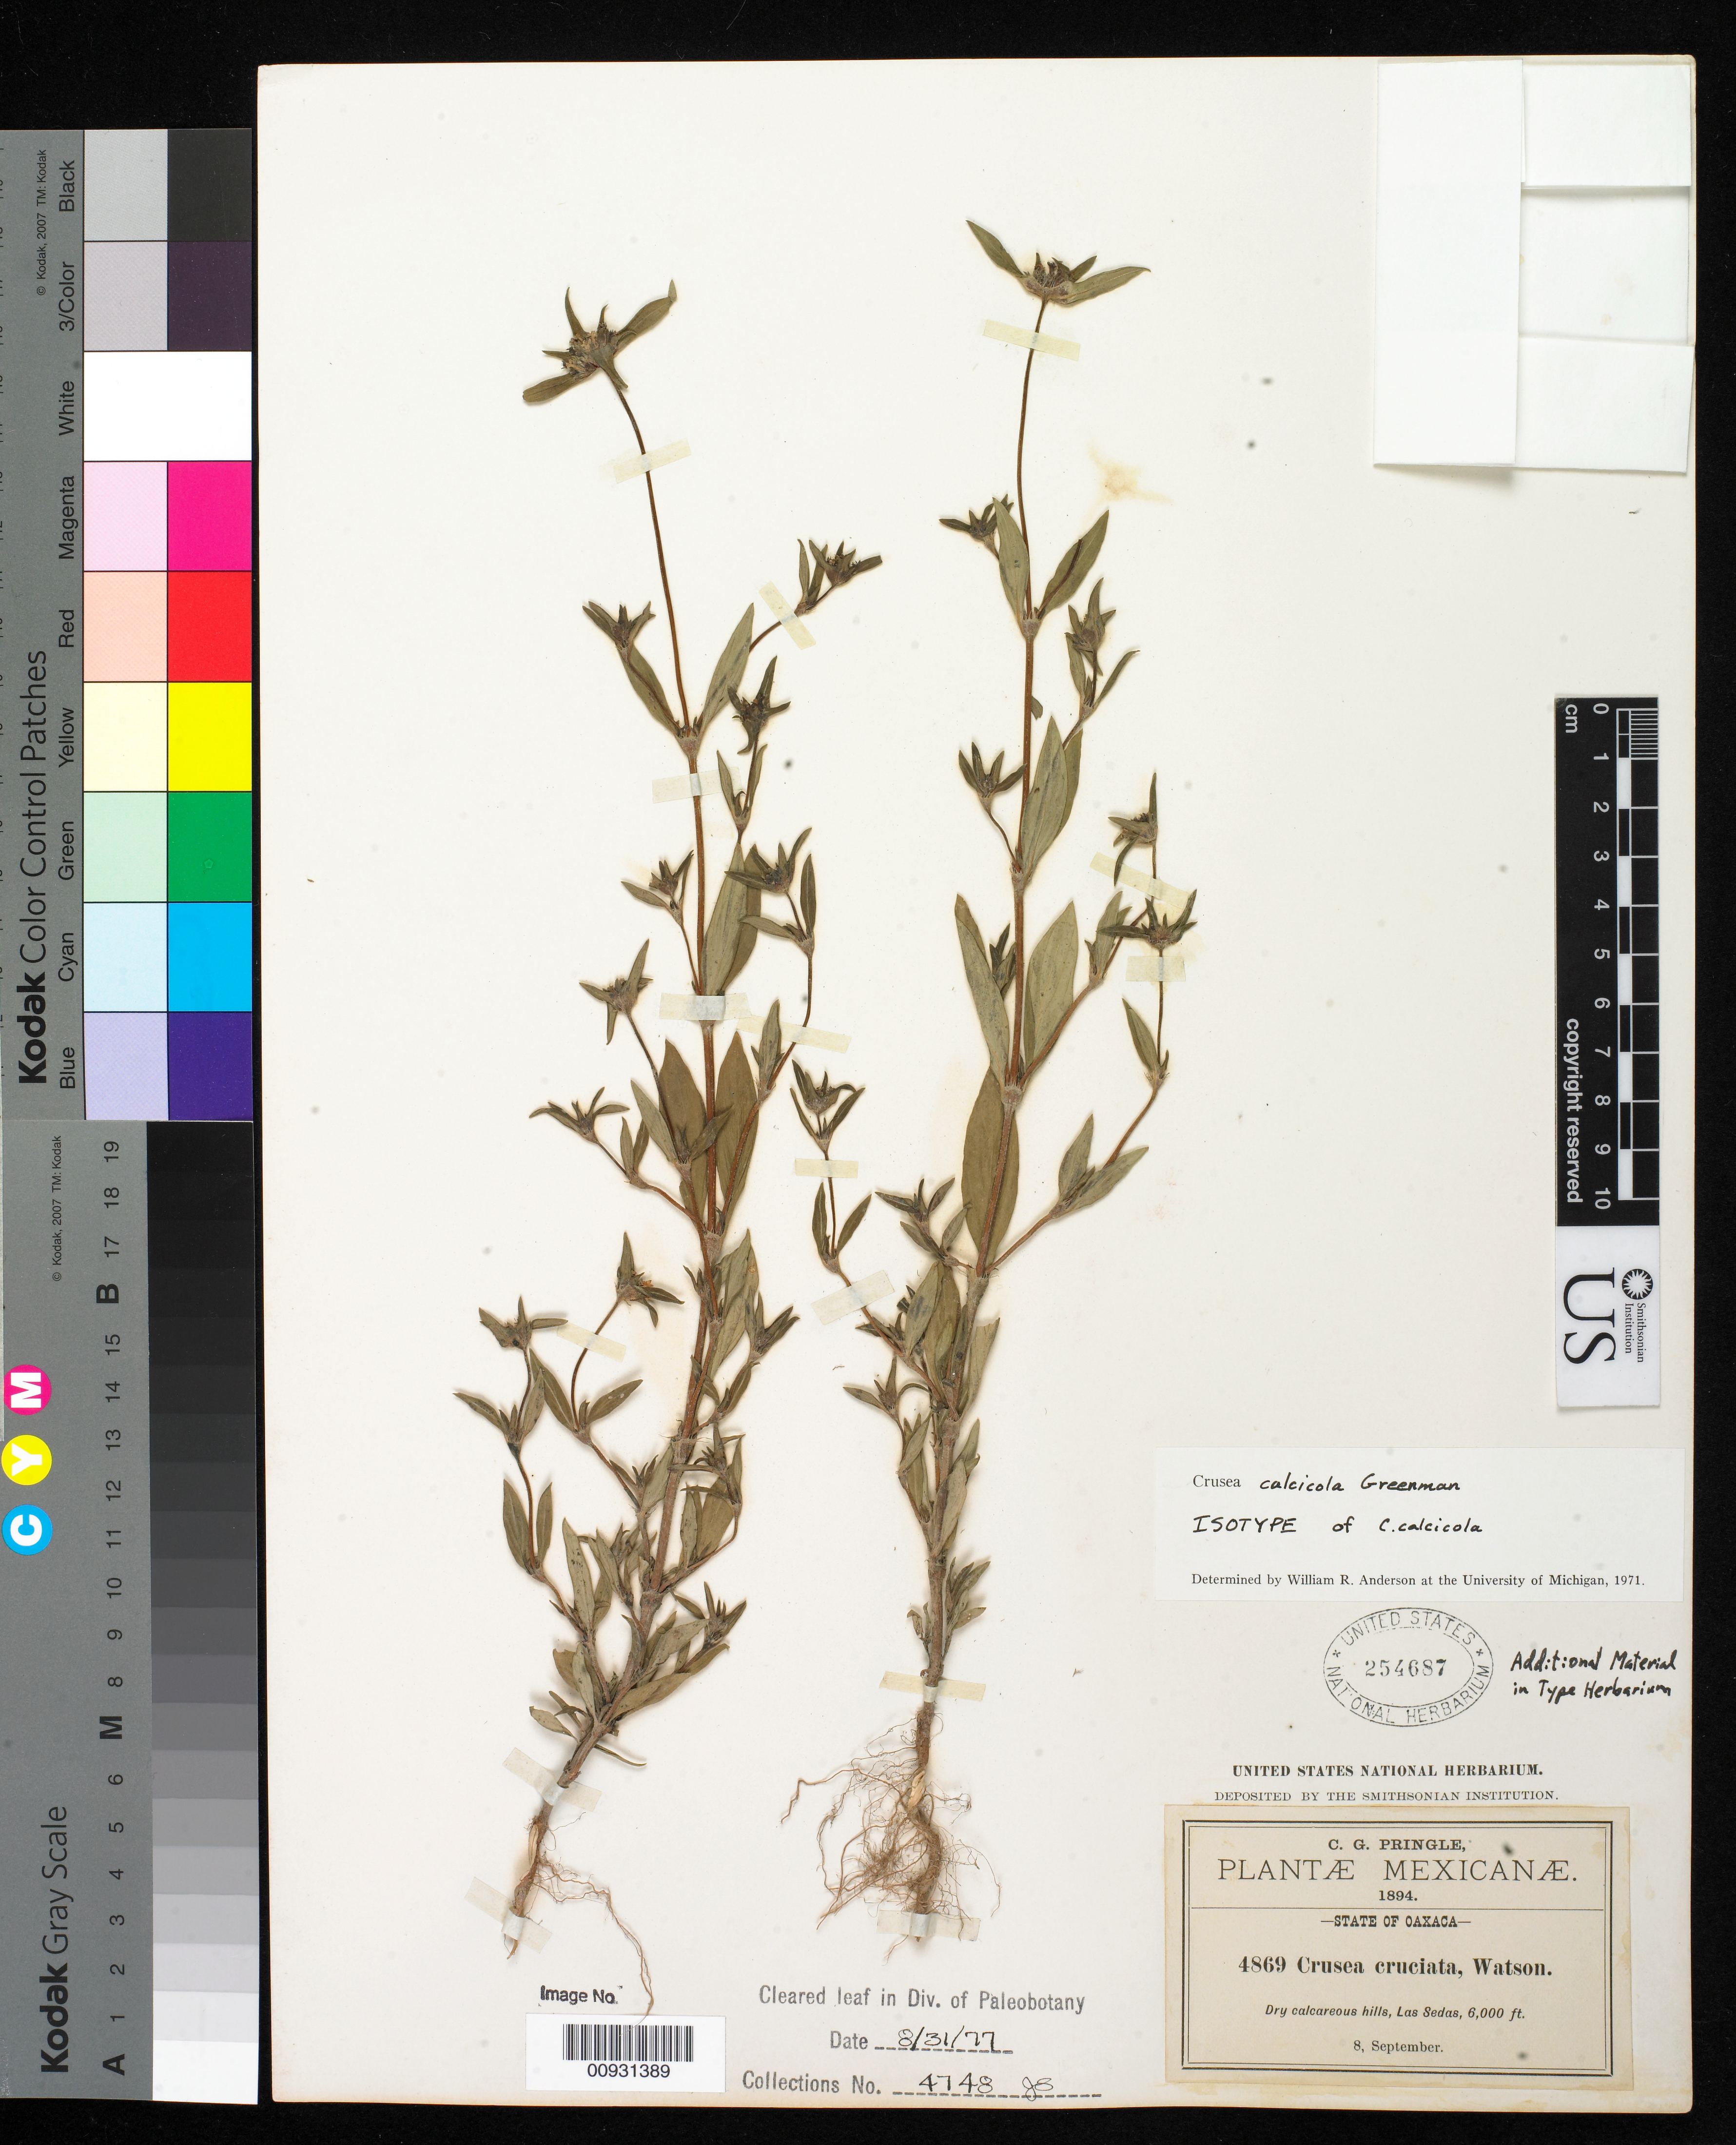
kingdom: Plantae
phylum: Tracheophyta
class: Magnoliopsida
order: Gentianales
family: Rubiaceae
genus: Crusea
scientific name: Crusea calcicola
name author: Greenm.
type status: Isotype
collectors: C. G. Pringle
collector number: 4869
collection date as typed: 08 Sep 1894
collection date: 1894-09-08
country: Mexico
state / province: Oaxaca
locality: Las Sedas.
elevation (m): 1829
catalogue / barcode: US 254687